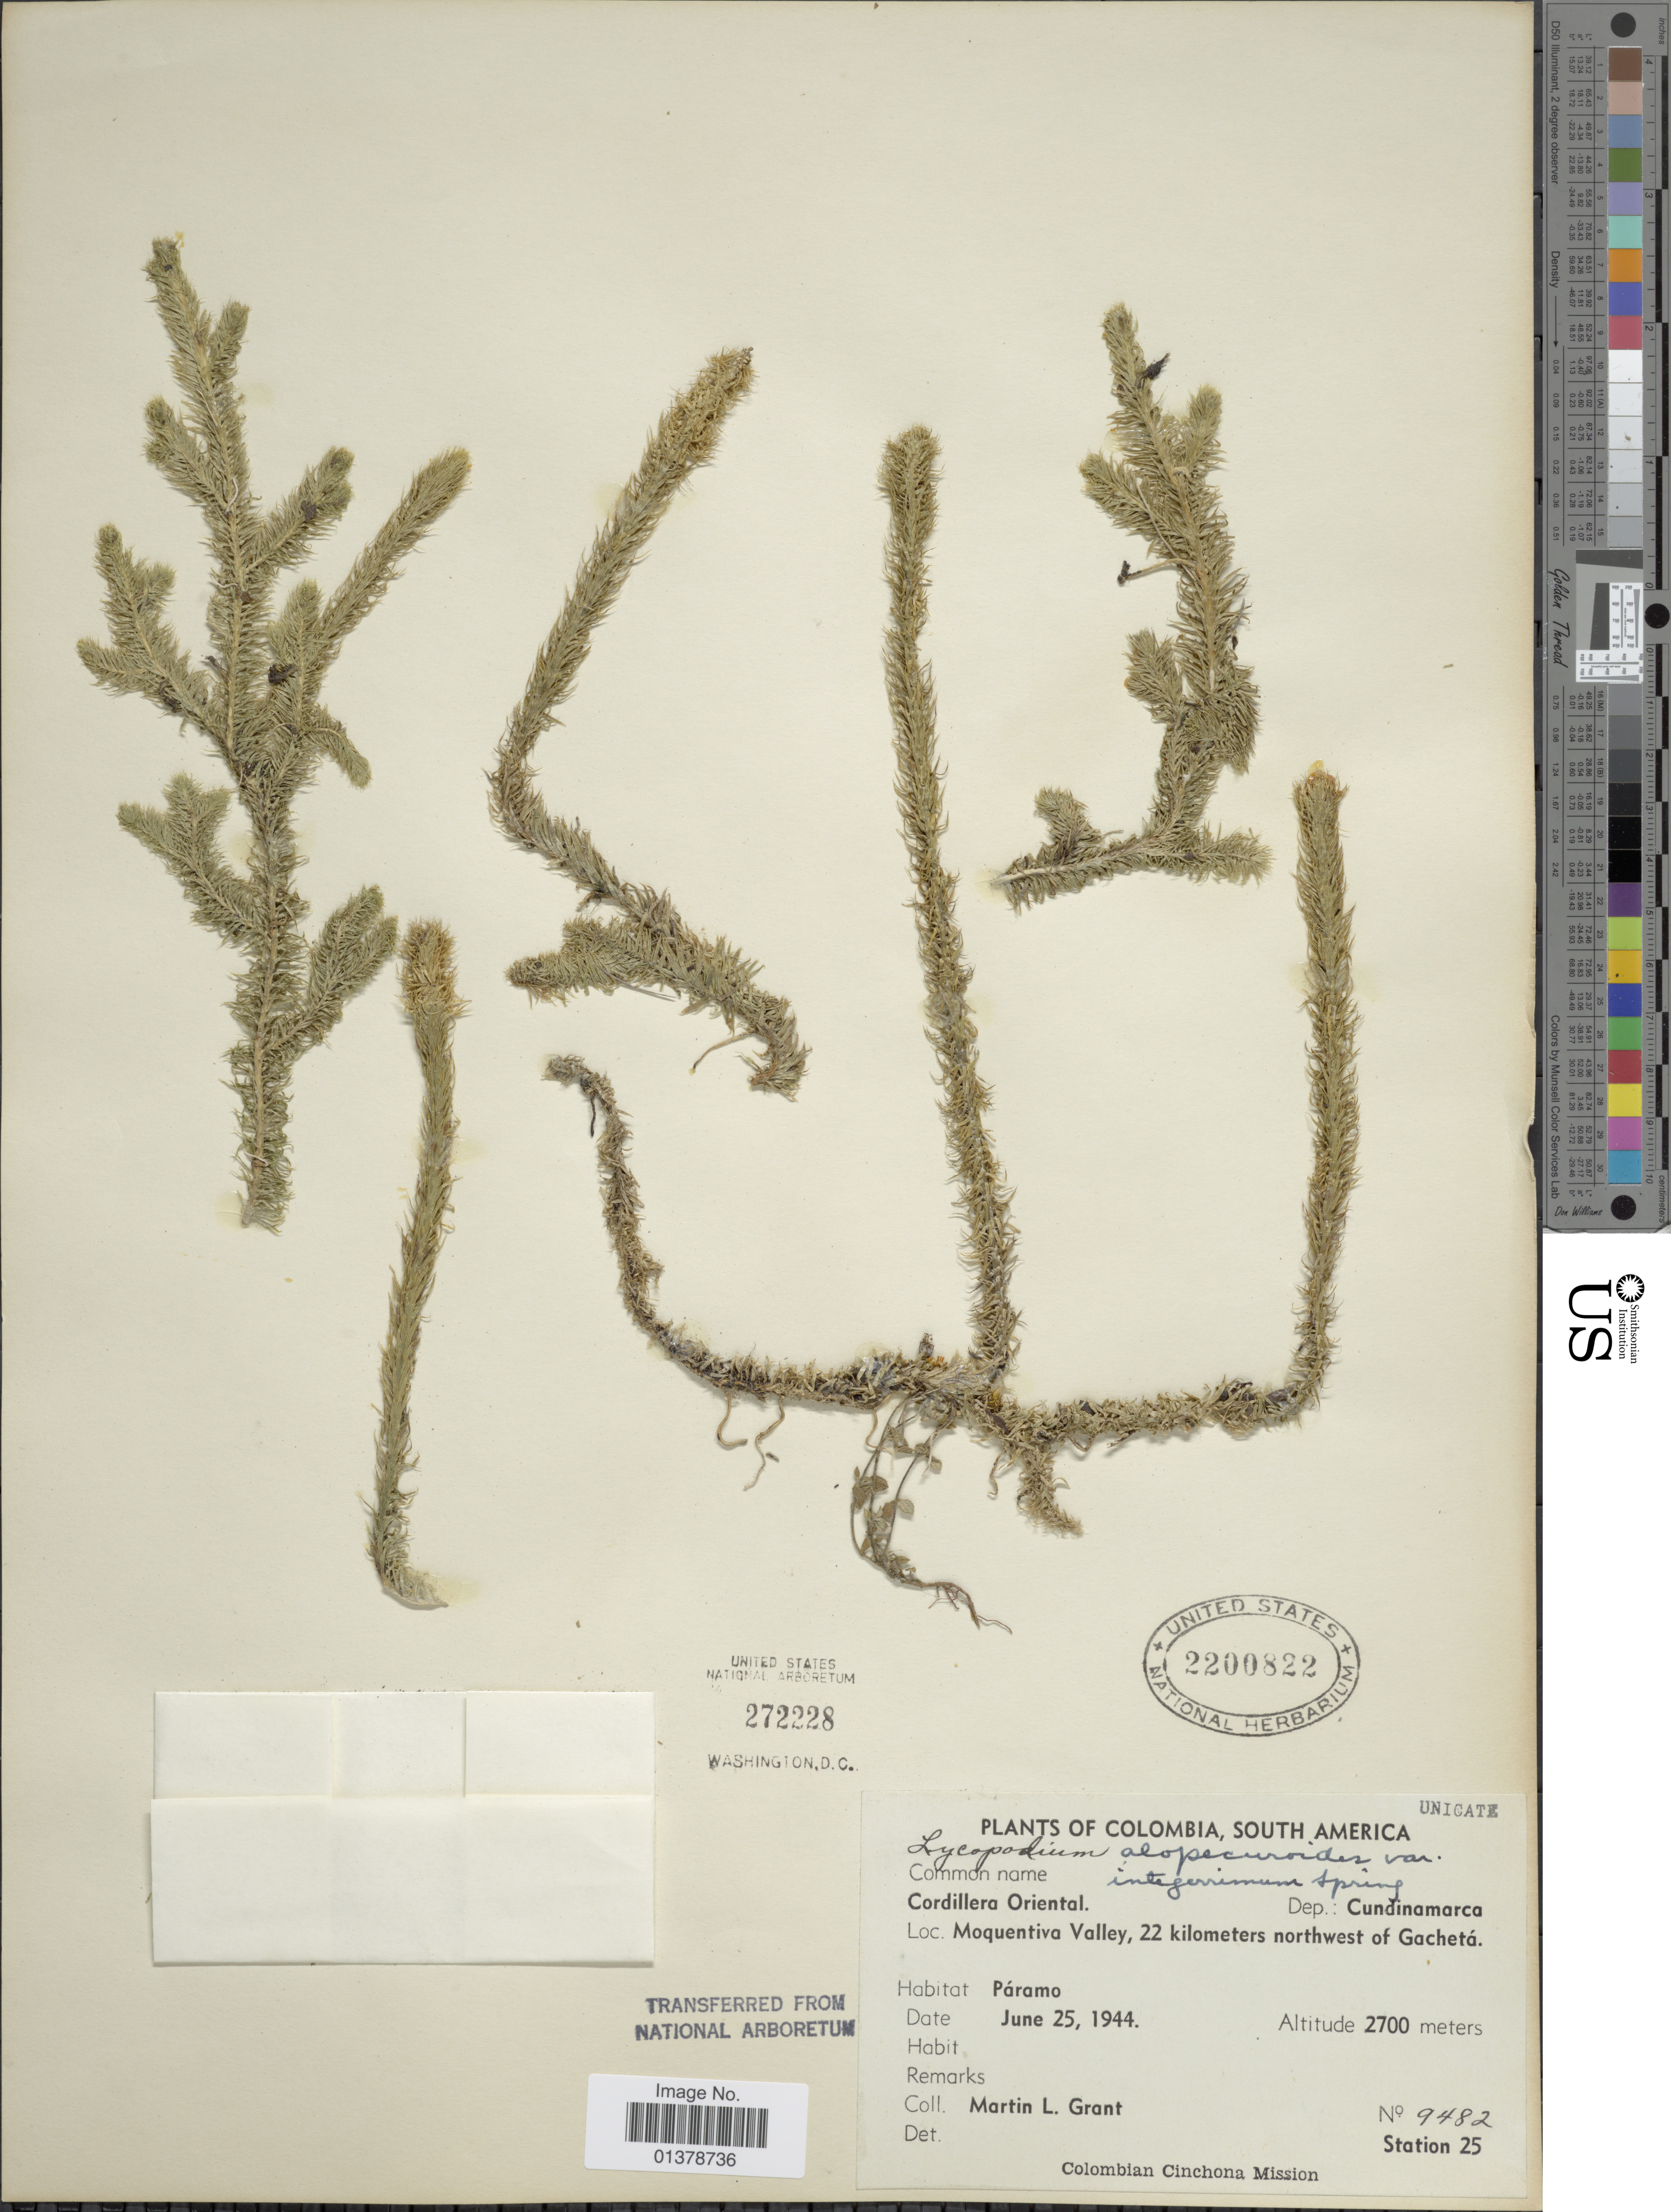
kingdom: Plantae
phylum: Tracheophyta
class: Lycopodiopsida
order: Lycopodiales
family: Lycopodiaceae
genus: Lycopodiella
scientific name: Lycopodiella alopecuroides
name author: (L.) Cranfill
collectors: M. L. Grant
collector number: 9482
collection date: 1944-06-25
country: Colombia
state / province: Cundinamarca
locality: Moquentiva Valley, 22kilometers northwest of Gachetá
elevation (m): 2700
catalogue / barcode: US 2200822